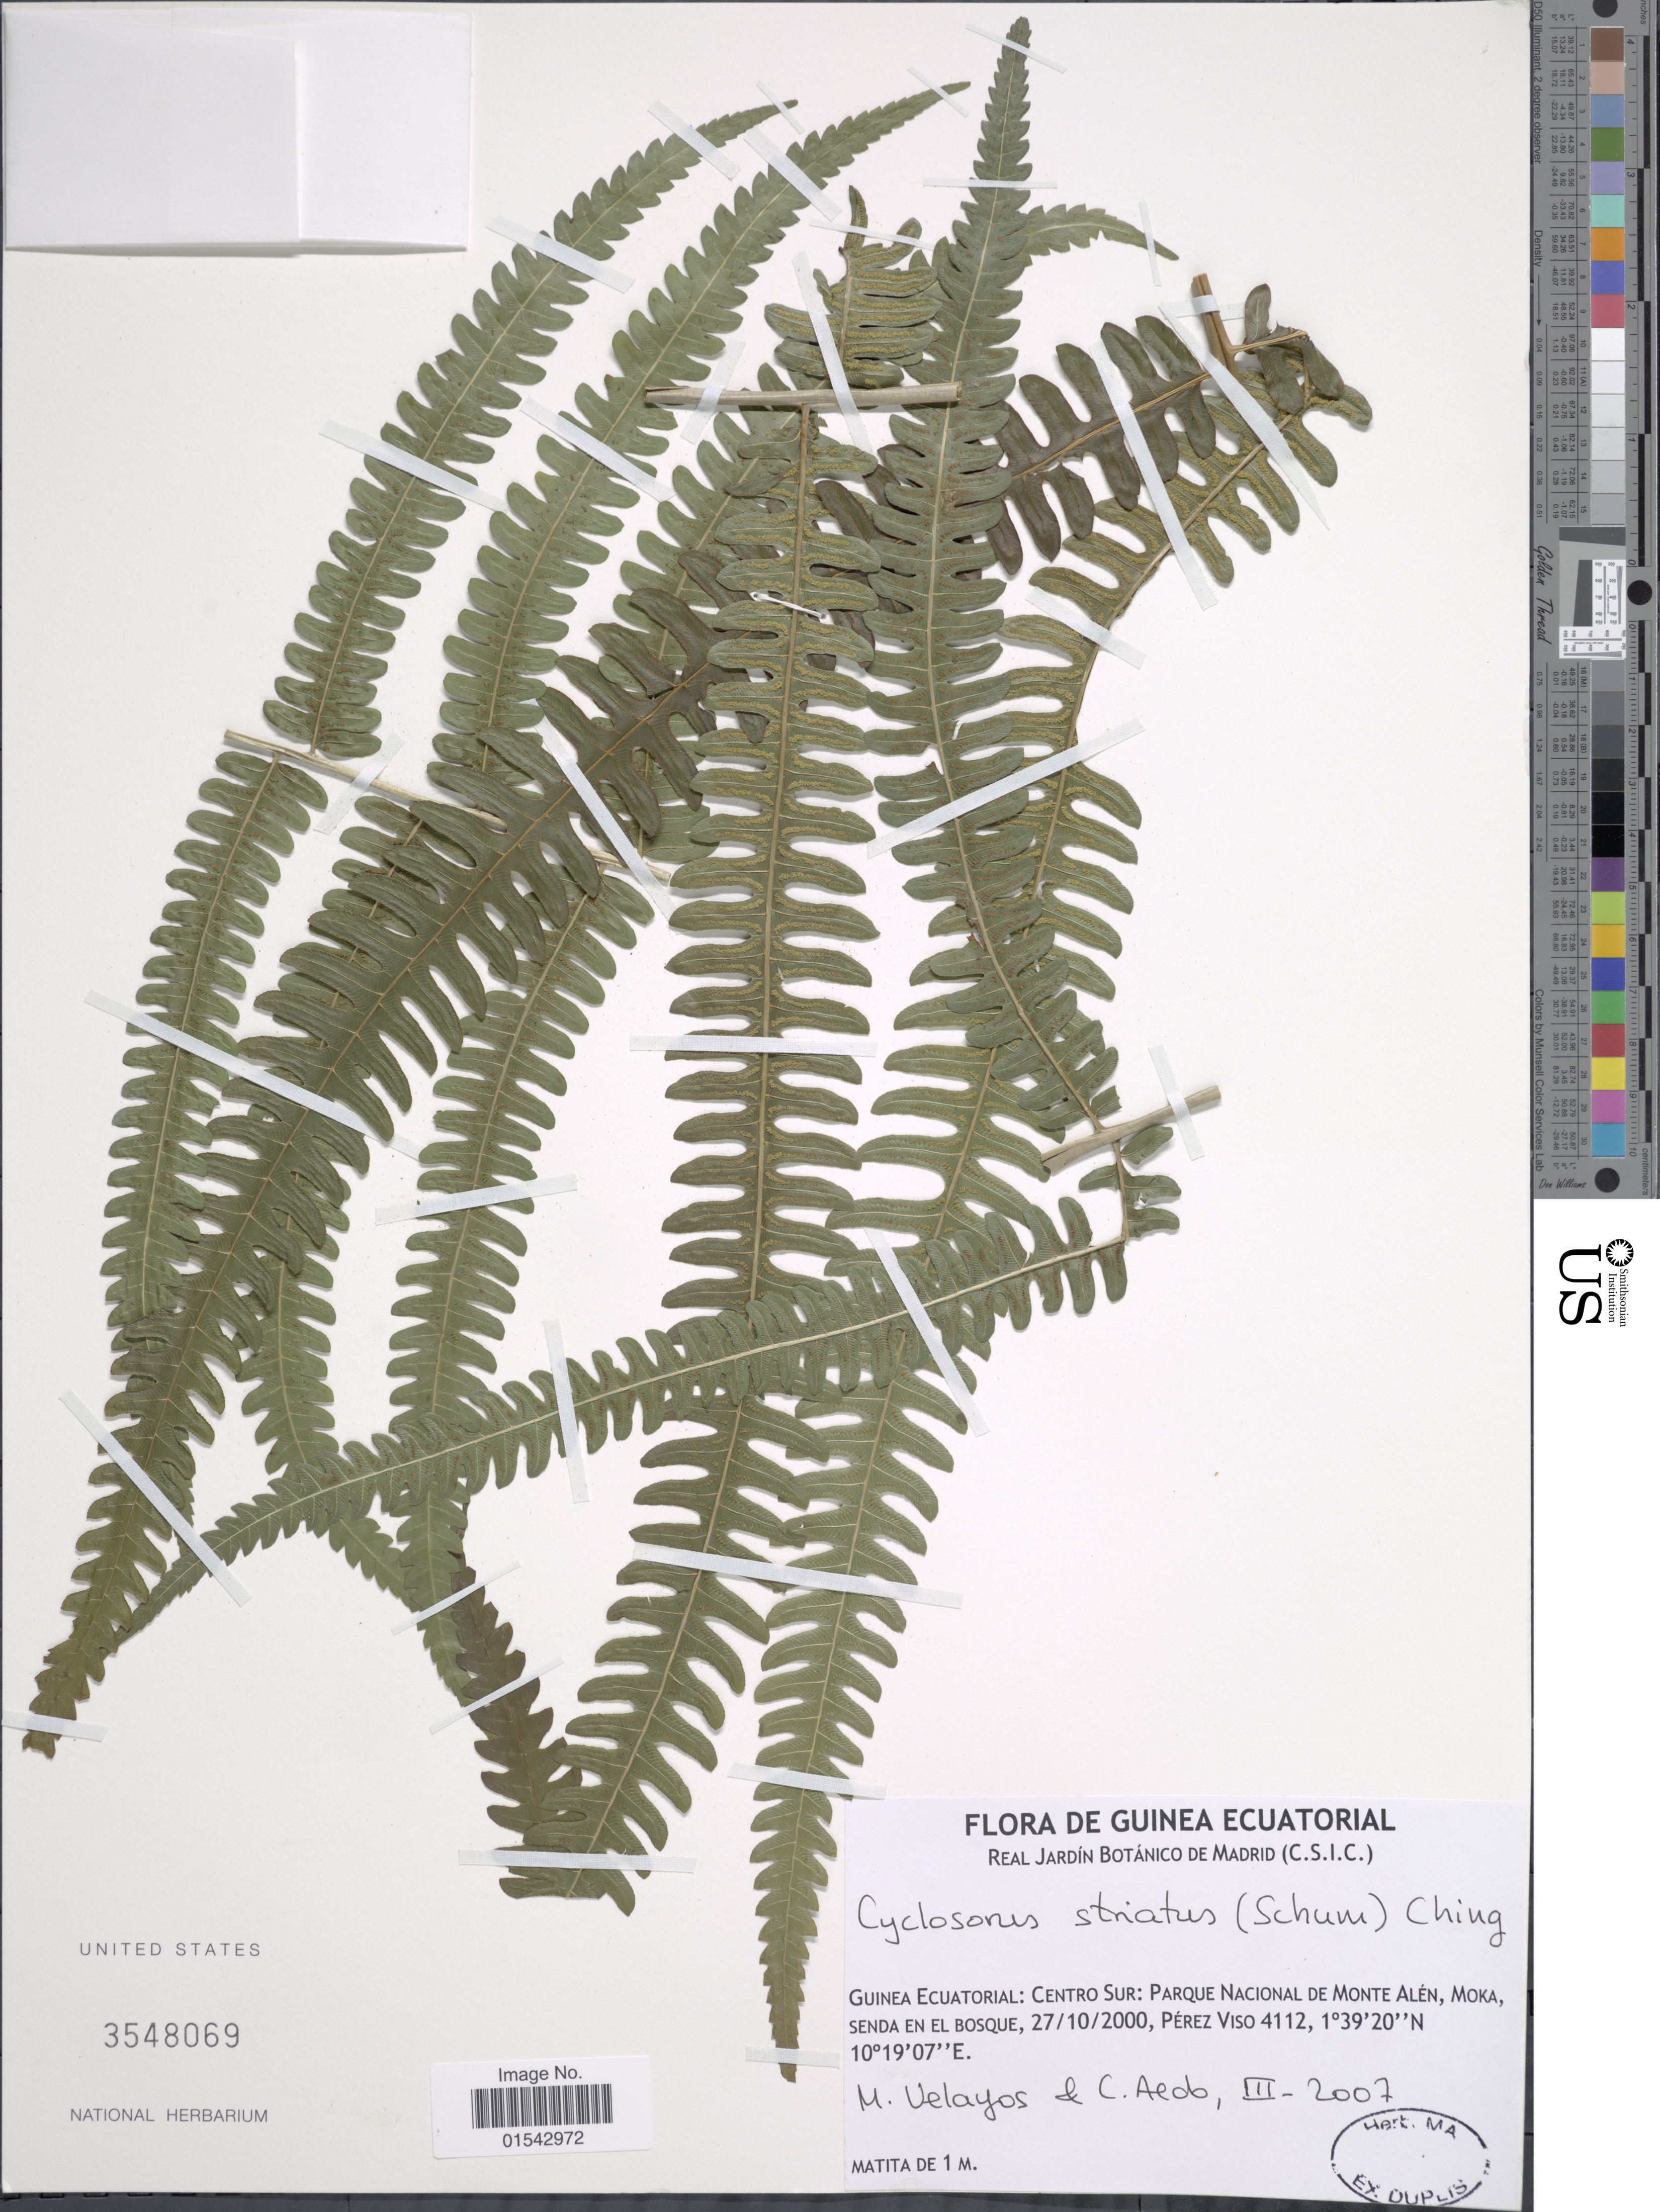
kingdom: Plantae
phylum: Tracheophyta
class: Polypodiopsida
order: Polypodiales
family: Thelypteridaceae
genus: Cyclosorus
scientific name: Cyclosorus interruptus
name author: (Willd.) H. Itô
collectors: M. Velayos & C. Aedo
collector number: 3-2007?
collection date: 2000-10-27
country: Equatorial Guinea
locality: Guinea Ecuatorial: Centro Sur: Parque Nacional De Monte Alen, Moka, Senda en el Bosque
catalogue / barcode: US 3548069